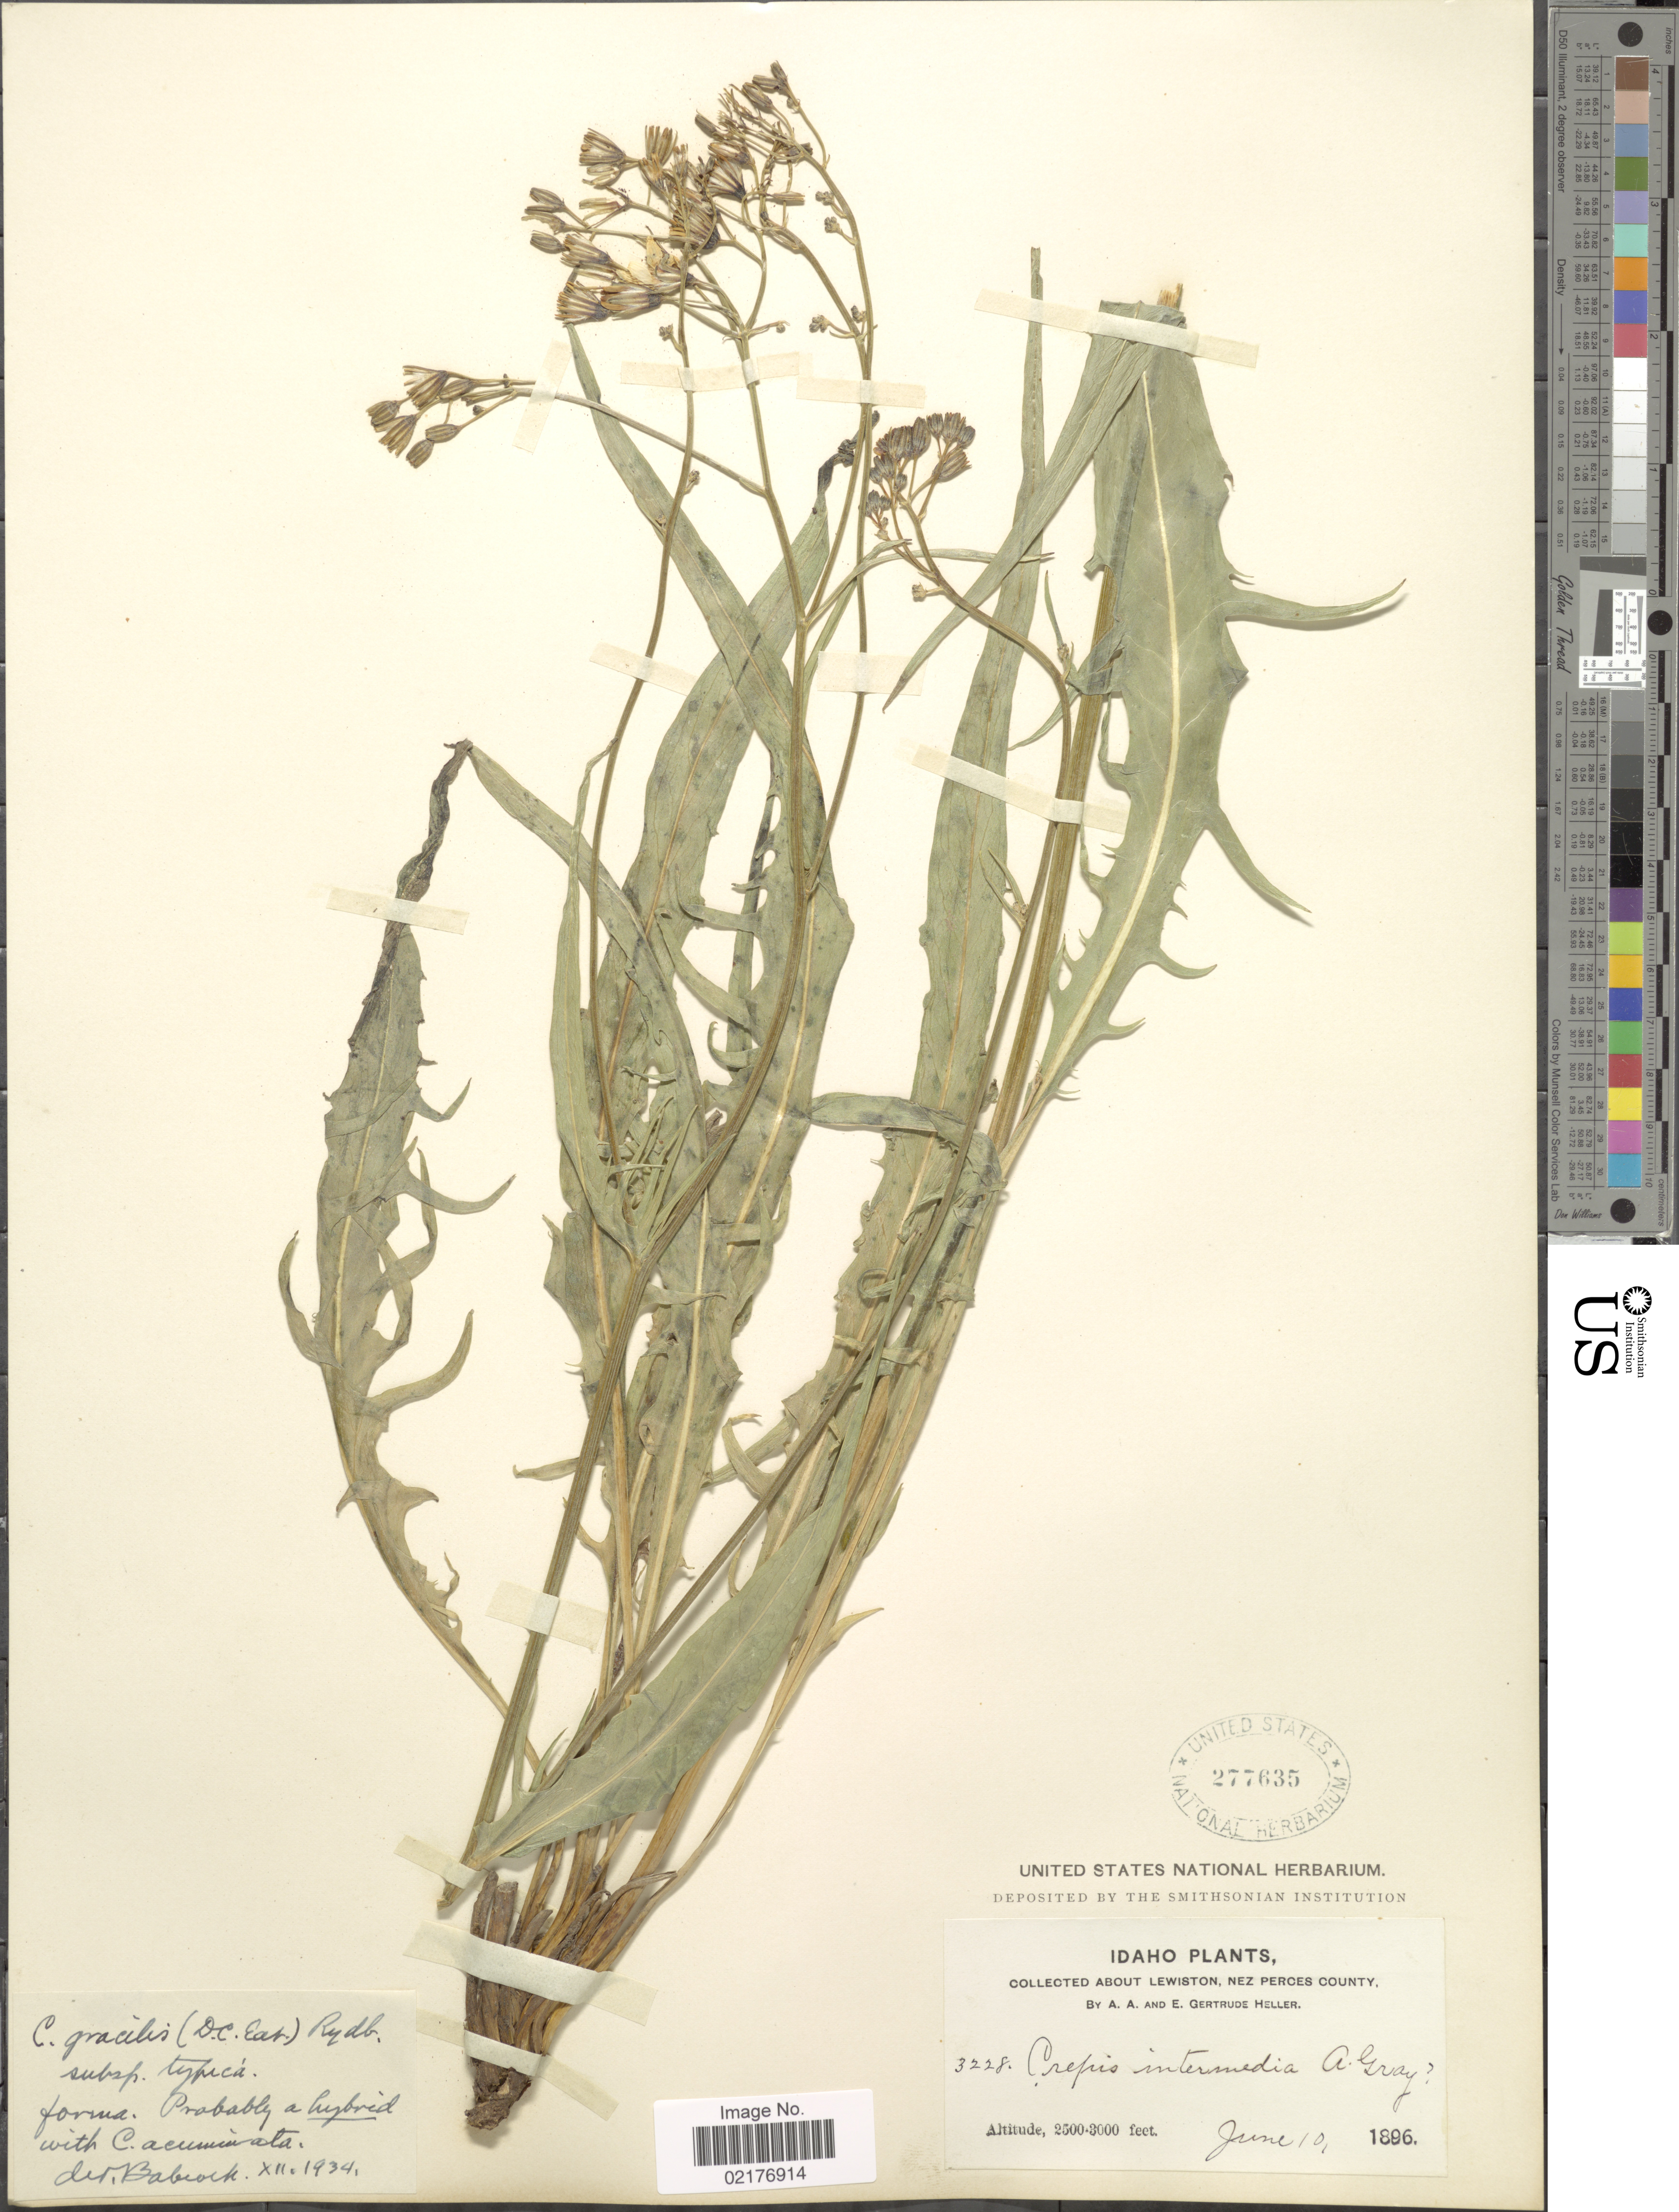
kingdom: Plantae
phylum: Tracheophyta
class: Magnoliopsida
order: Asterales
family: Asteraceae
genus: Crepis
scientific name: Crepis atribarba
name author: A. Heller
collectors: A. A. Heller & E. G. Heller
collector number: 3228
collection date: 1896-06-10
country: United States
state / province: Idaho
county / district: Nez Perce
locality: About Lewiston.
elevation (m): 762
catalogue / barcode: US 277635